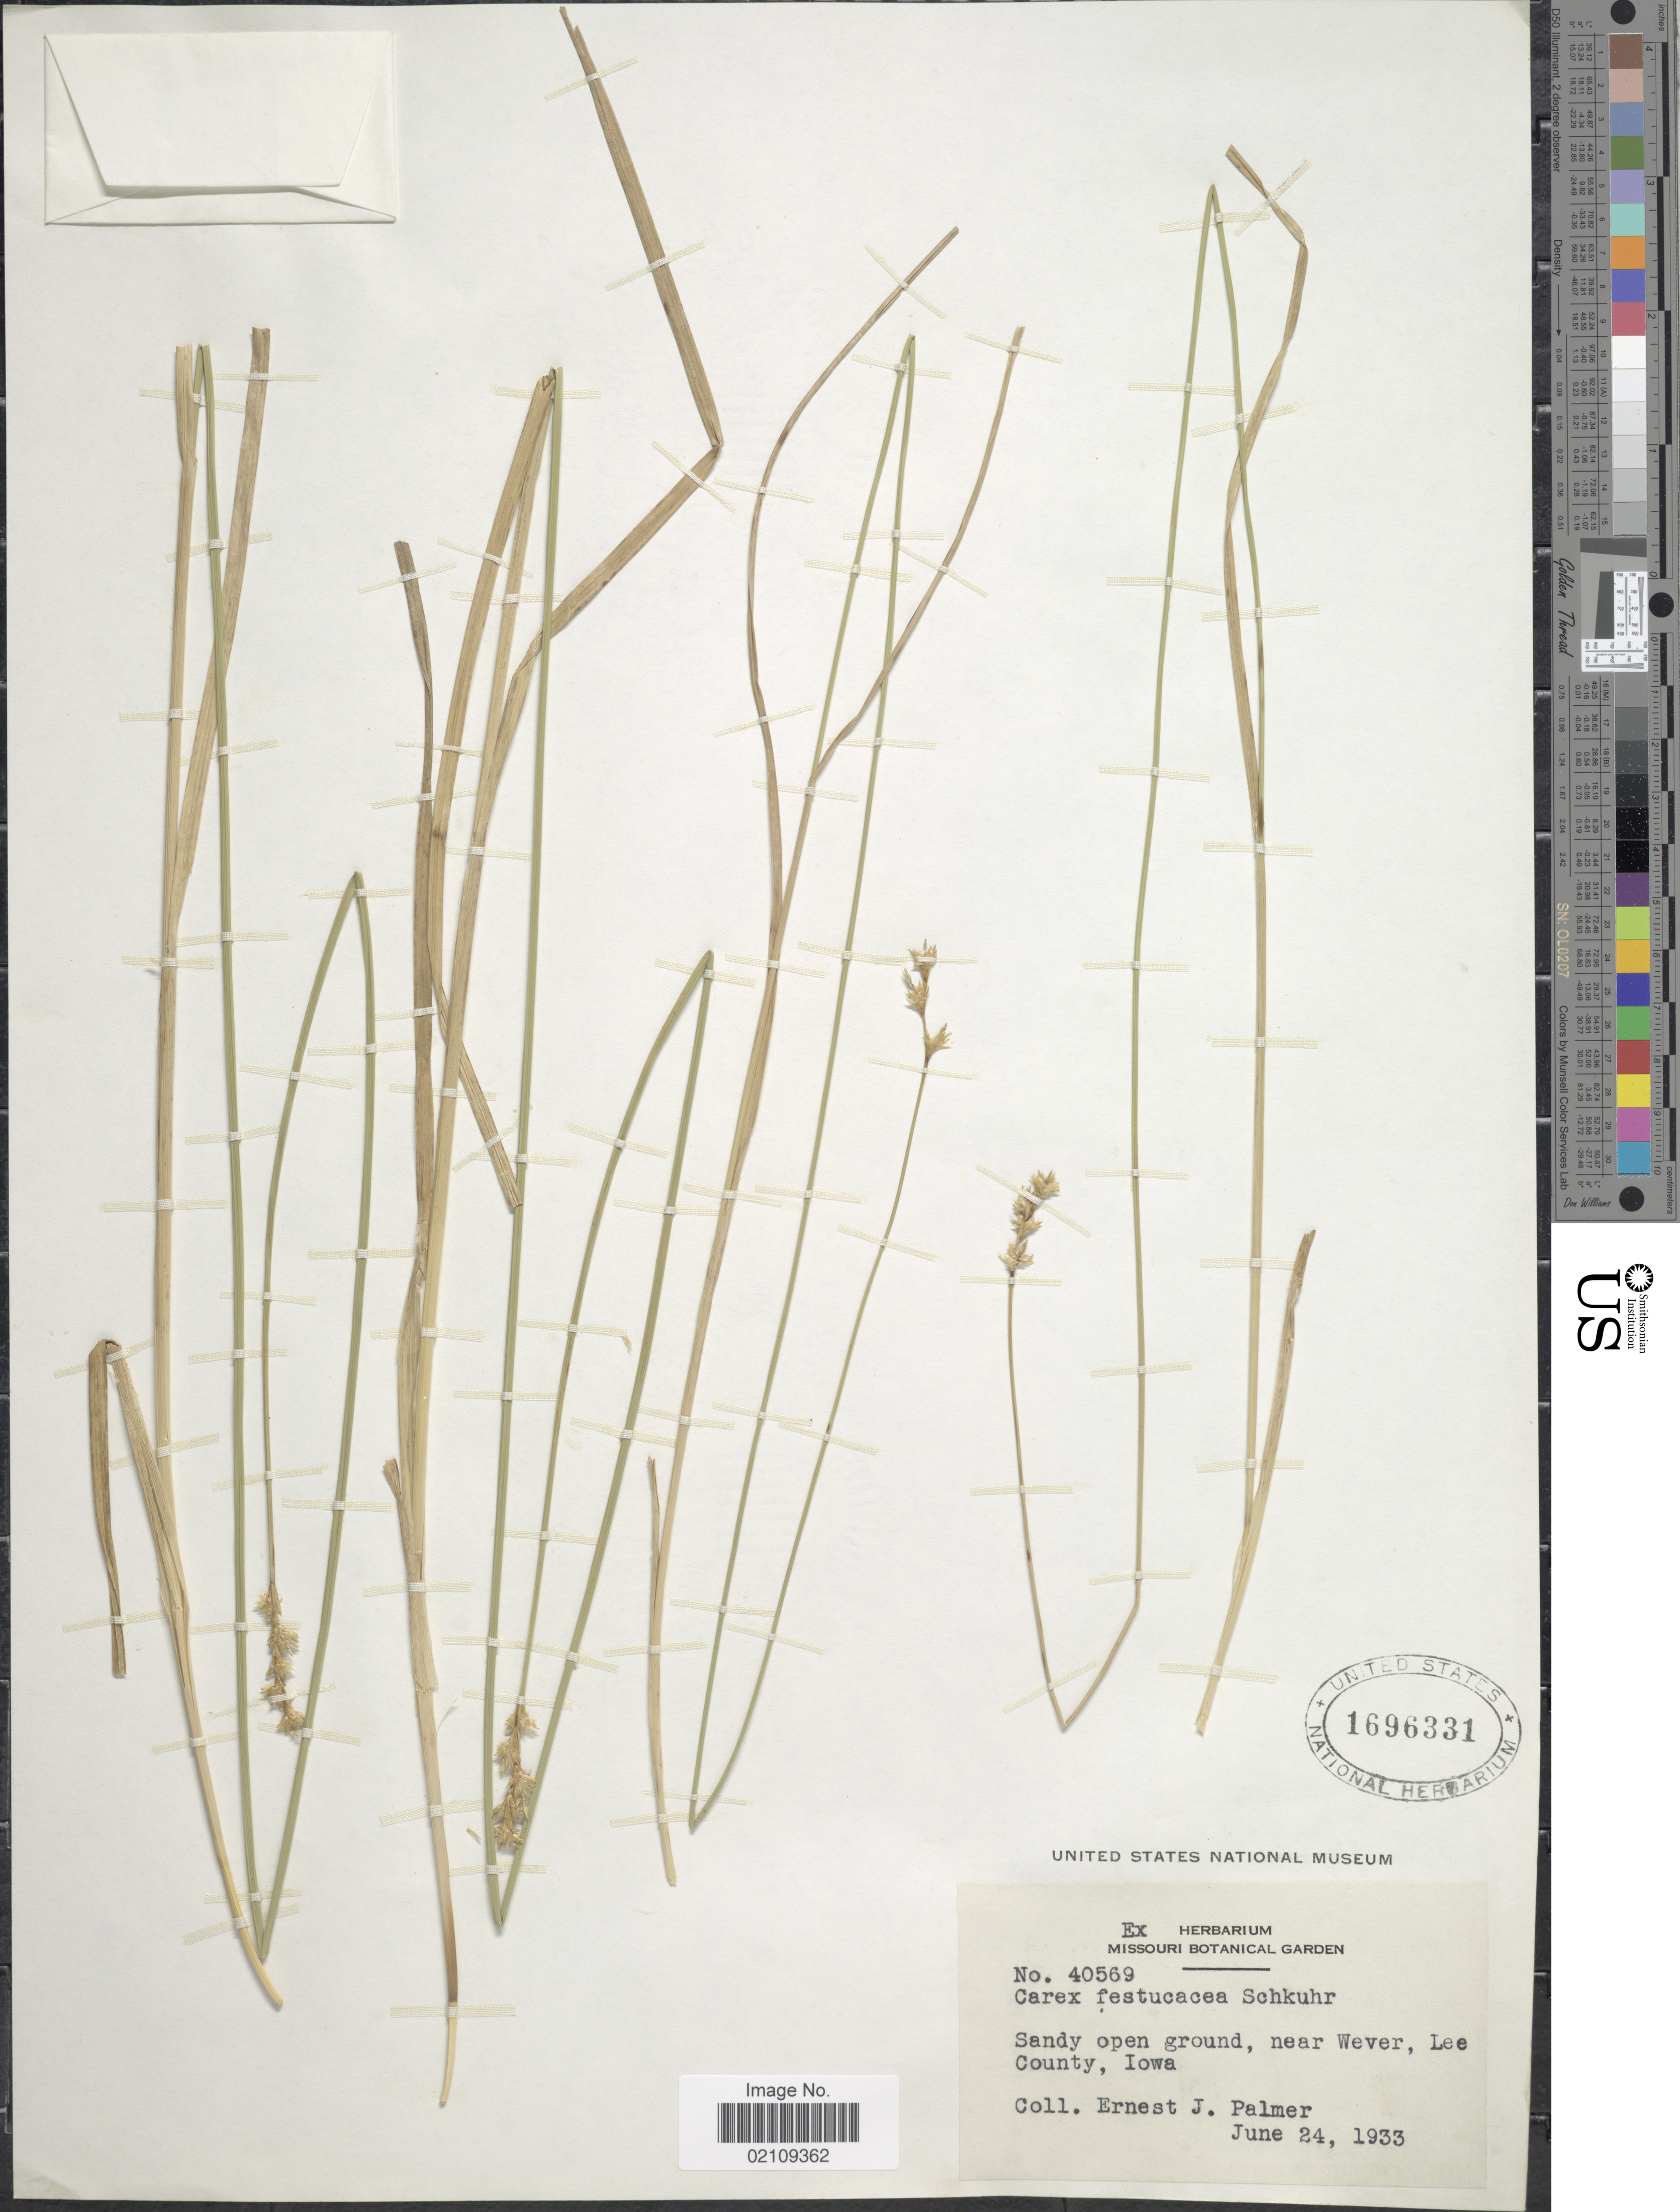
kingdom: Plantae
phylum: Tracheophyta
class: Liliopsida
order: Poales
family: Cyperaceae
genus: Carex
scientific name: Carex festucacea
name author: Willd.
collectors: E. J. Palmer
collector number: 40569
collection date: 1933-06-24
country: United States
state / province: Iowa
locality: Sandy open ground, near Wever, Lee County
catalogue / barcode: US 1696331